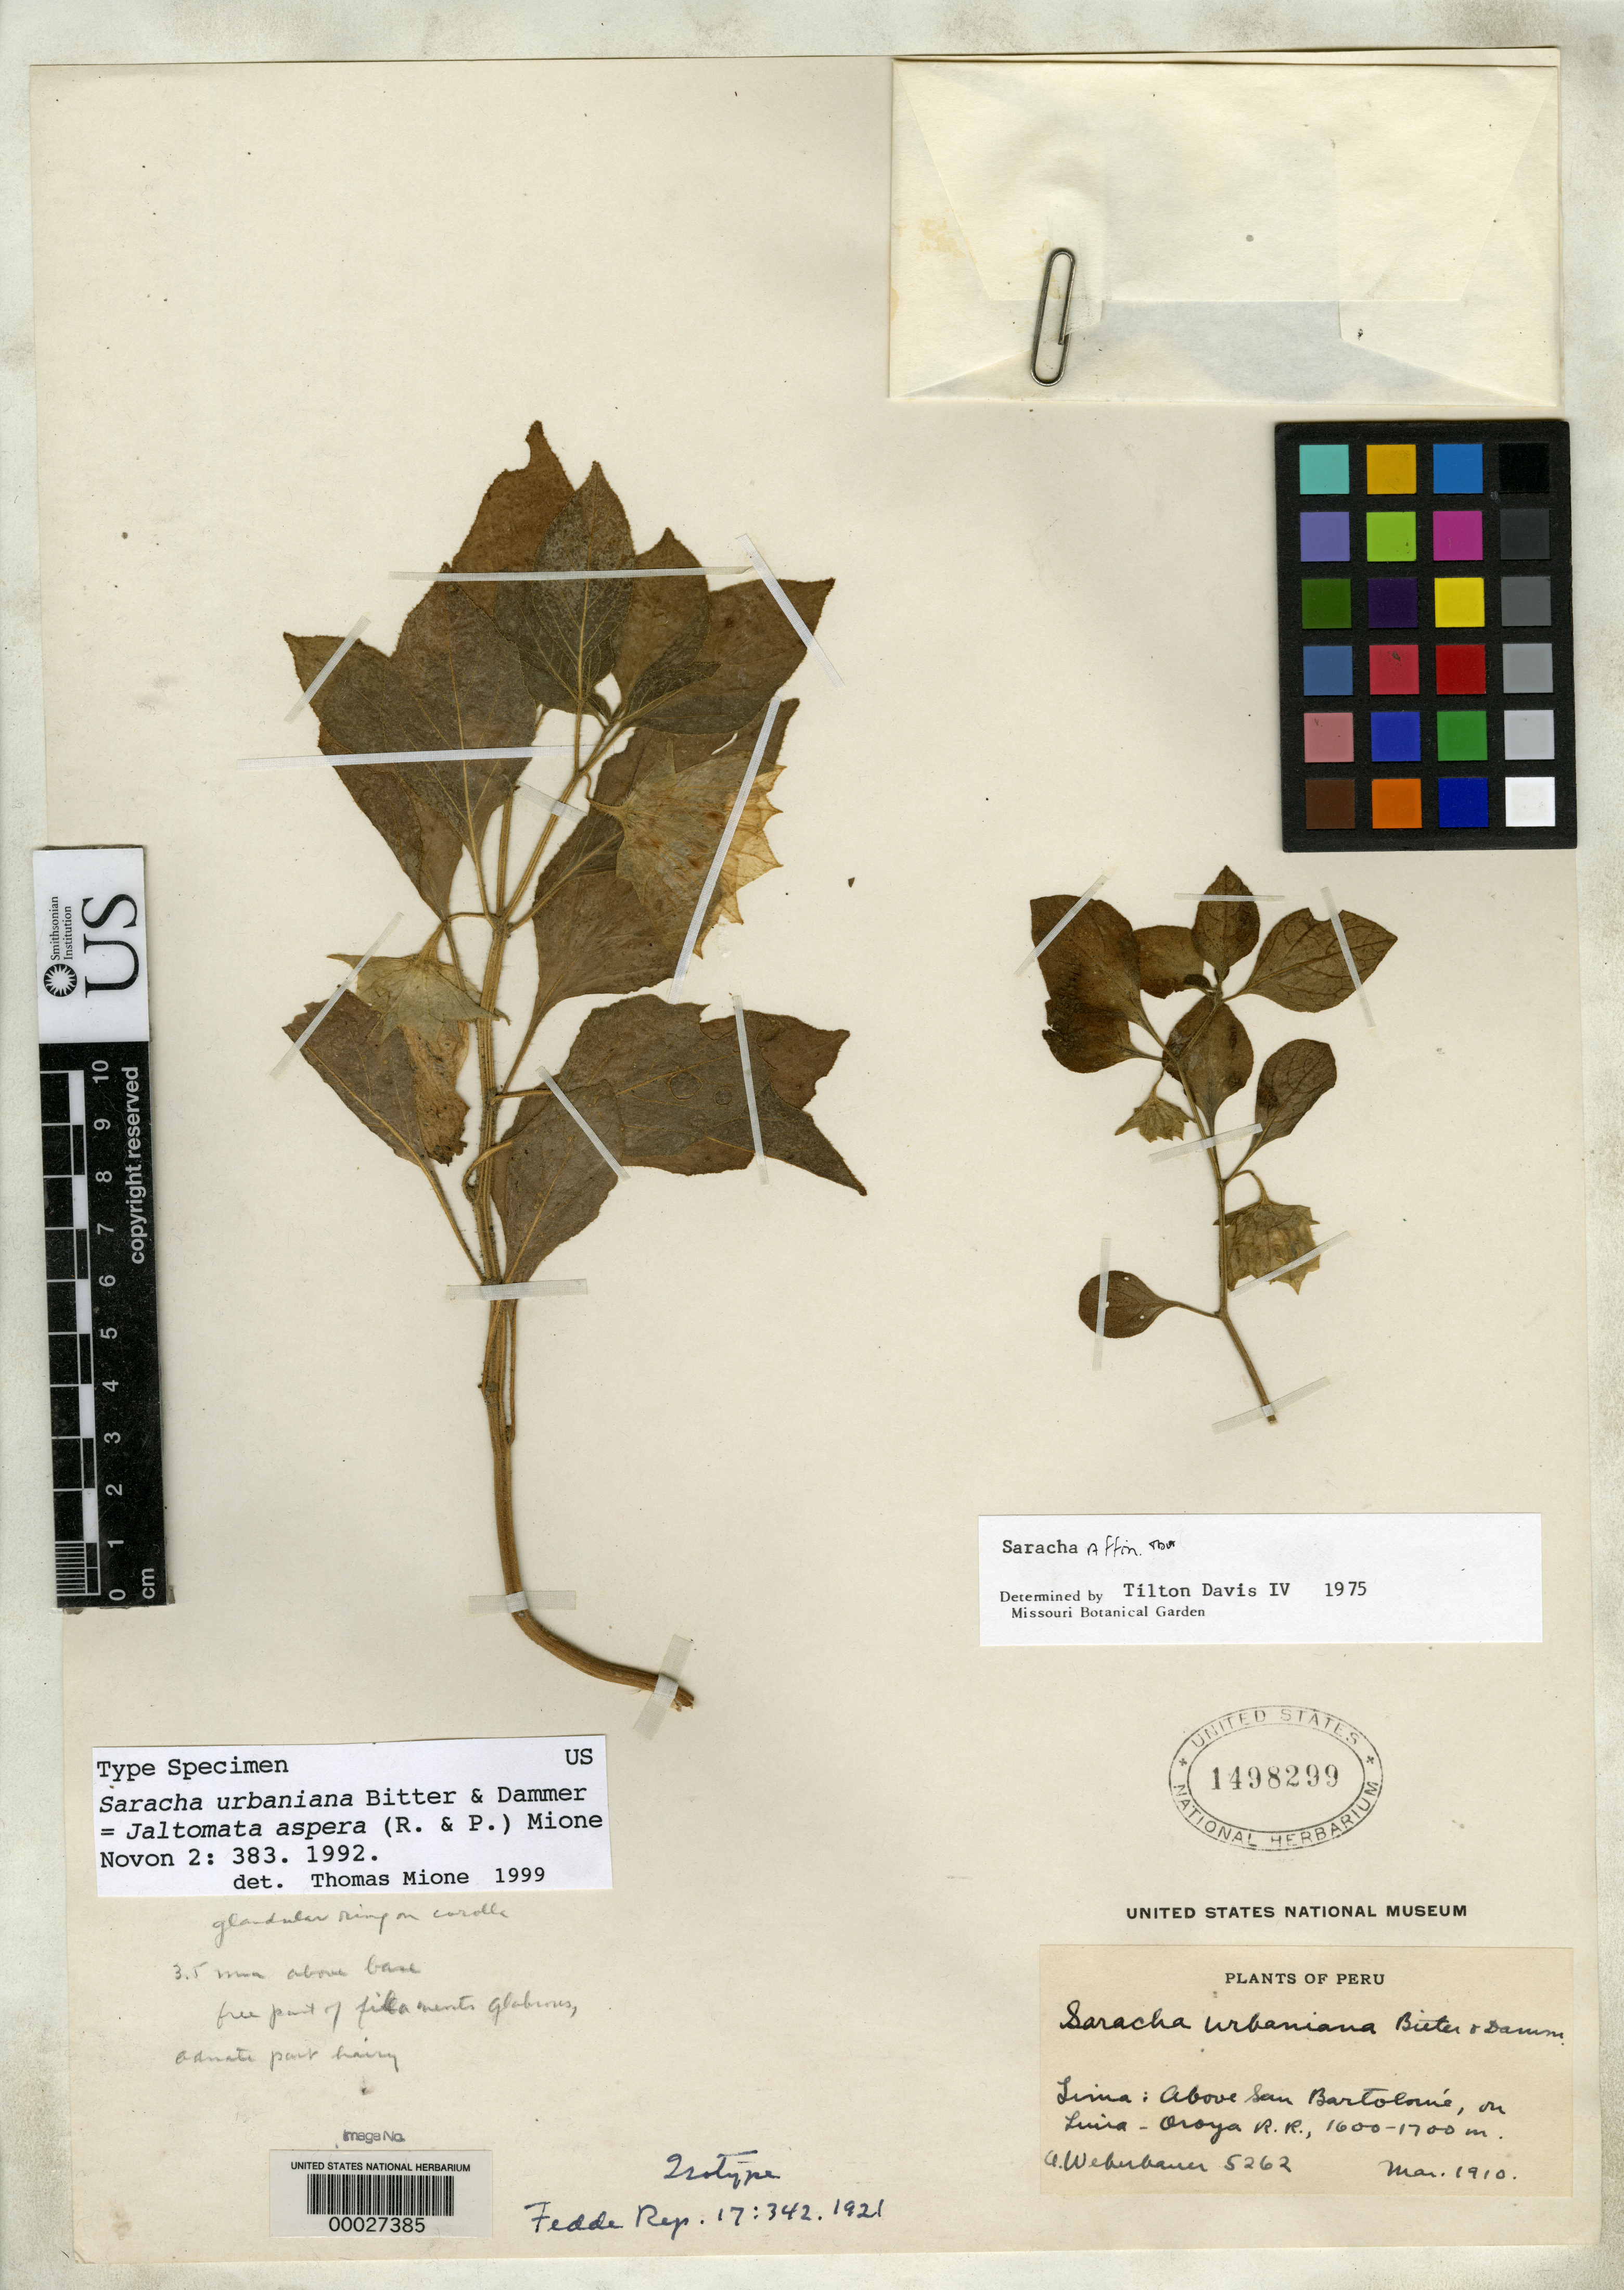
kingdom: Plantae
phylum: Tracheophyta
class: Magnoliopsida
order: Solanales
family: Solanaceae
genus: Saracha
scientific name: Saracha urbaniana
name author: Bitter & Dammer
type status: Isotype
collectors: A. Weberbauer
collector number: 5262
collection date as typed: Mar 1910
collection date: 1910-03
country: Peru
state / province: Lima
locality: Above San Bartolome, Lima - Oroya railroad.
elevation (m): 1600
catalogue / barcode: US 1498299